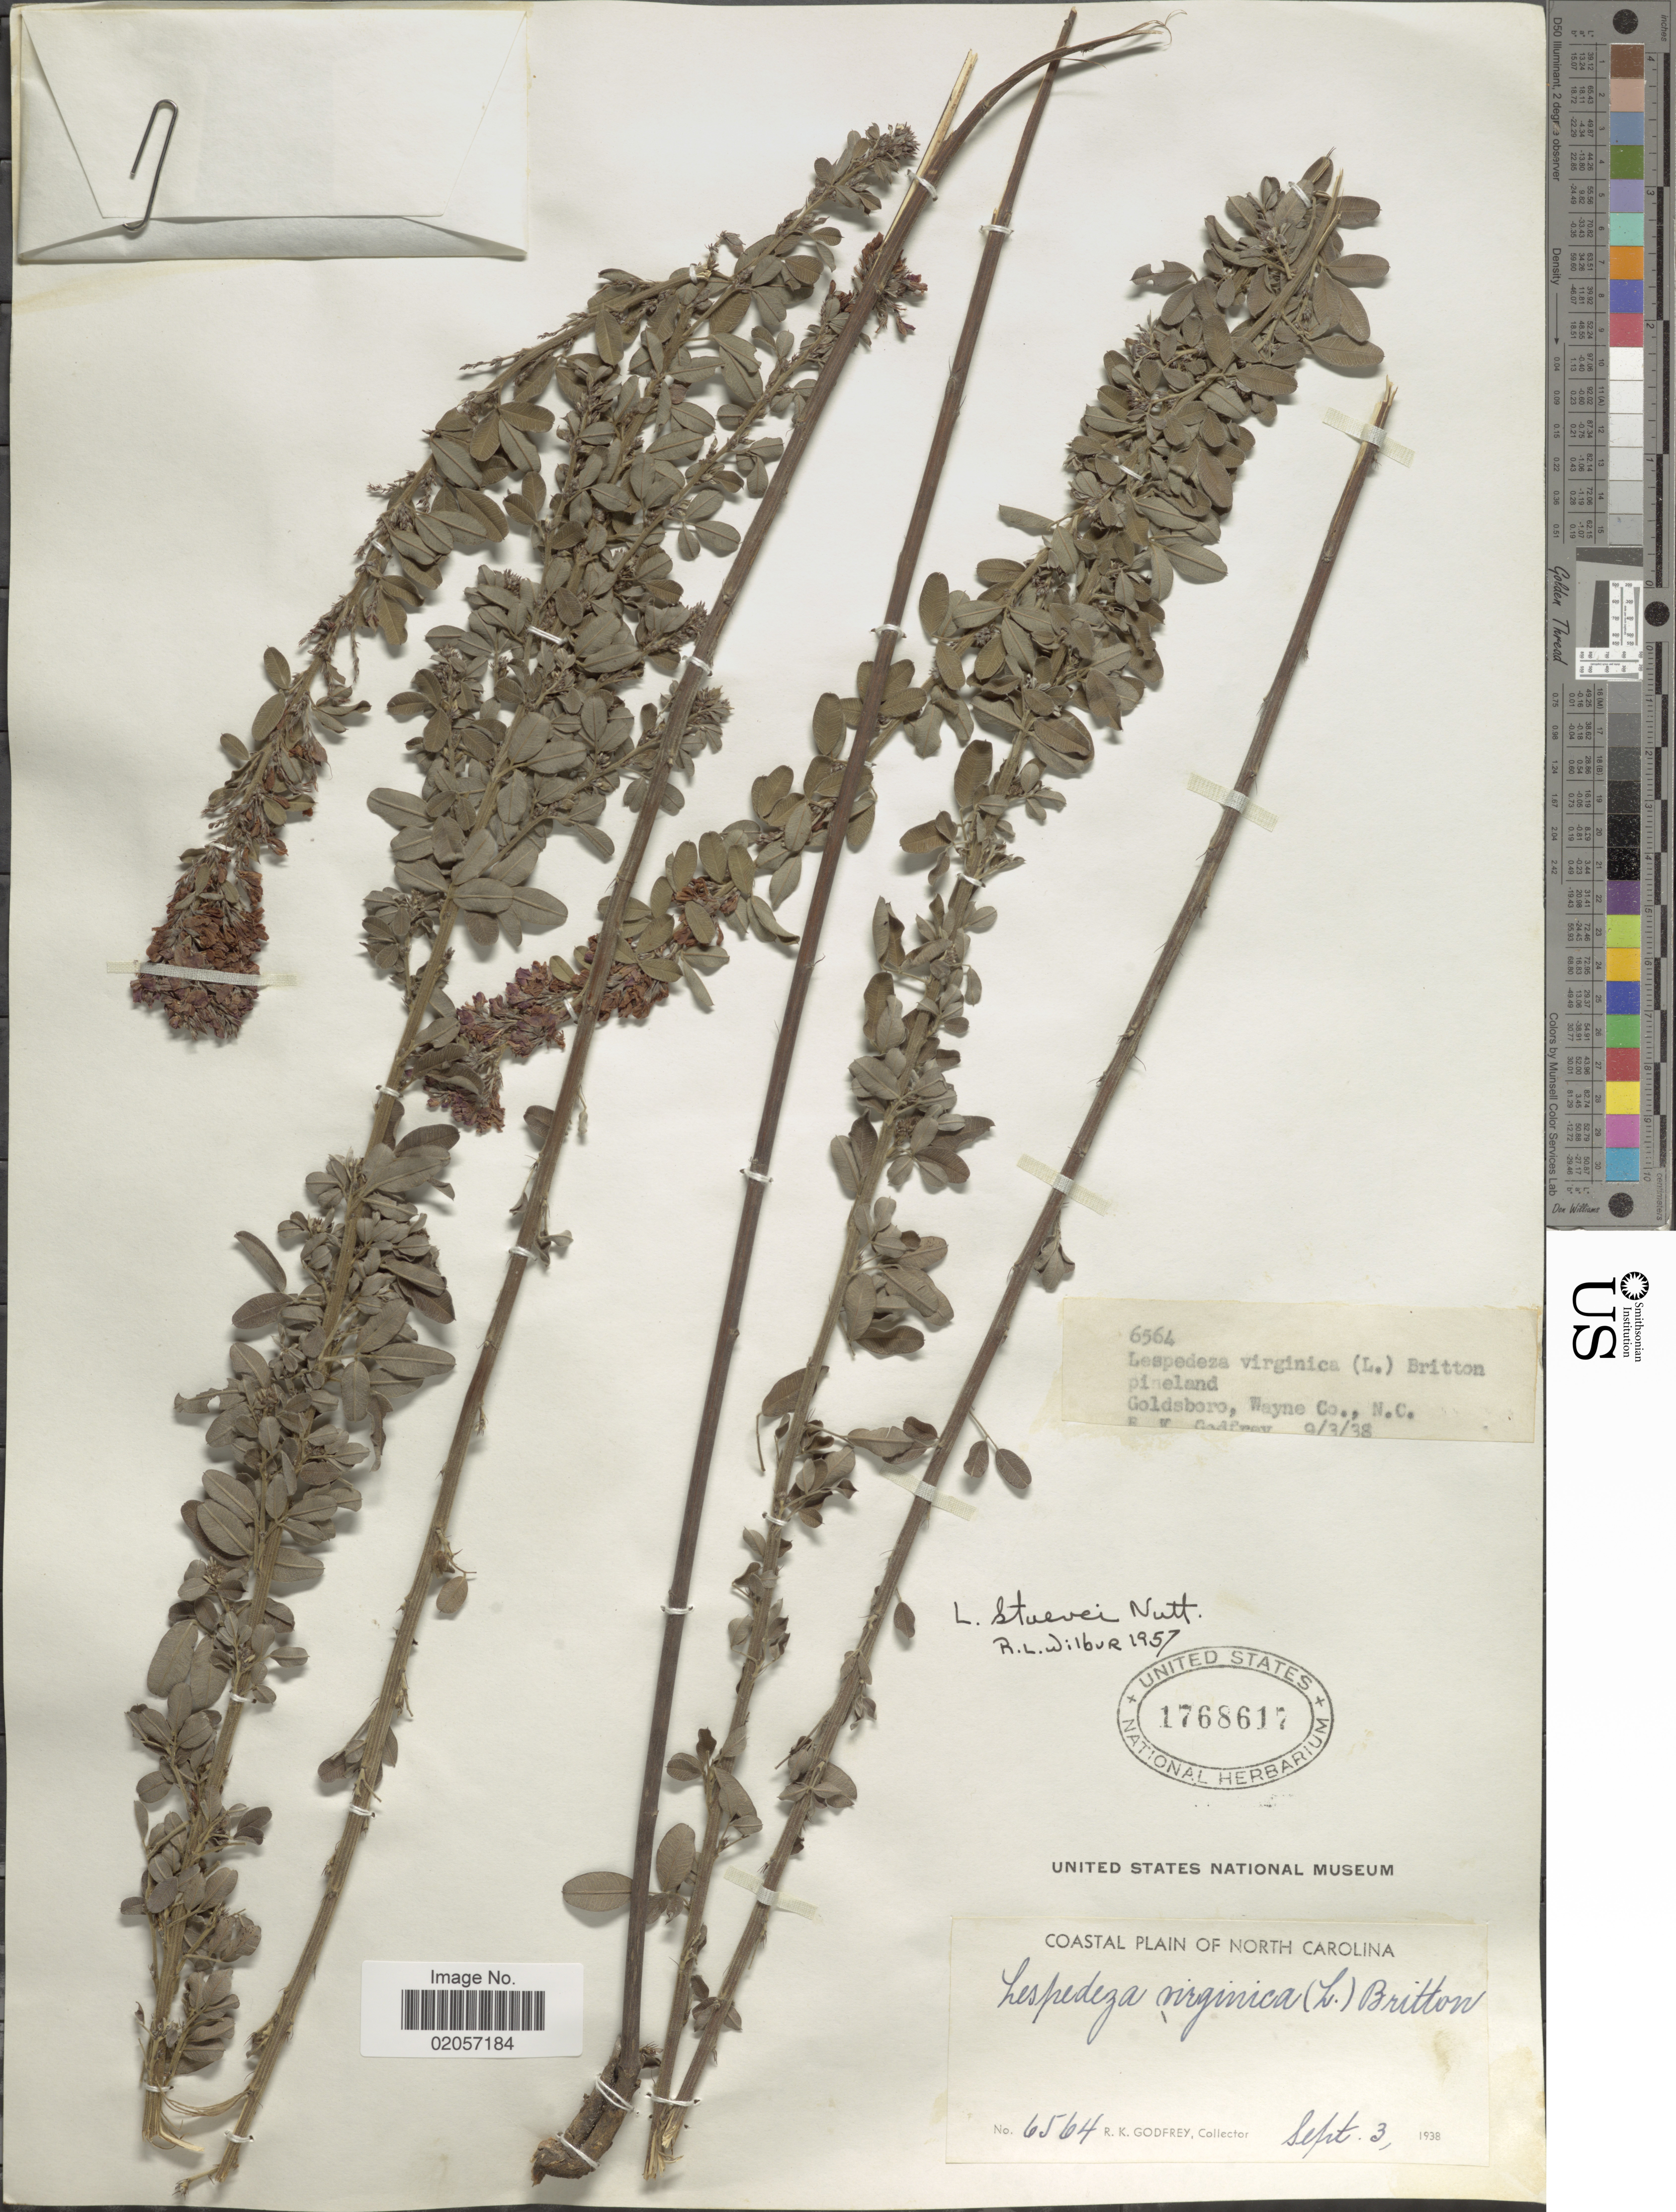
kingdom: Plantae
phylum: Tracheophyta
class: Magnoliopsida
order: Fabales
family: Fabaceae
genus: Lespedeza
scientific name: Lespedeza stuevei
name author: Nutt.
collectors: R. K. Godfrey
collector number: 6564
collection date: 1938-09-03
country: United States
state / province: North Carolina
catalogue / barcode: US 1768617